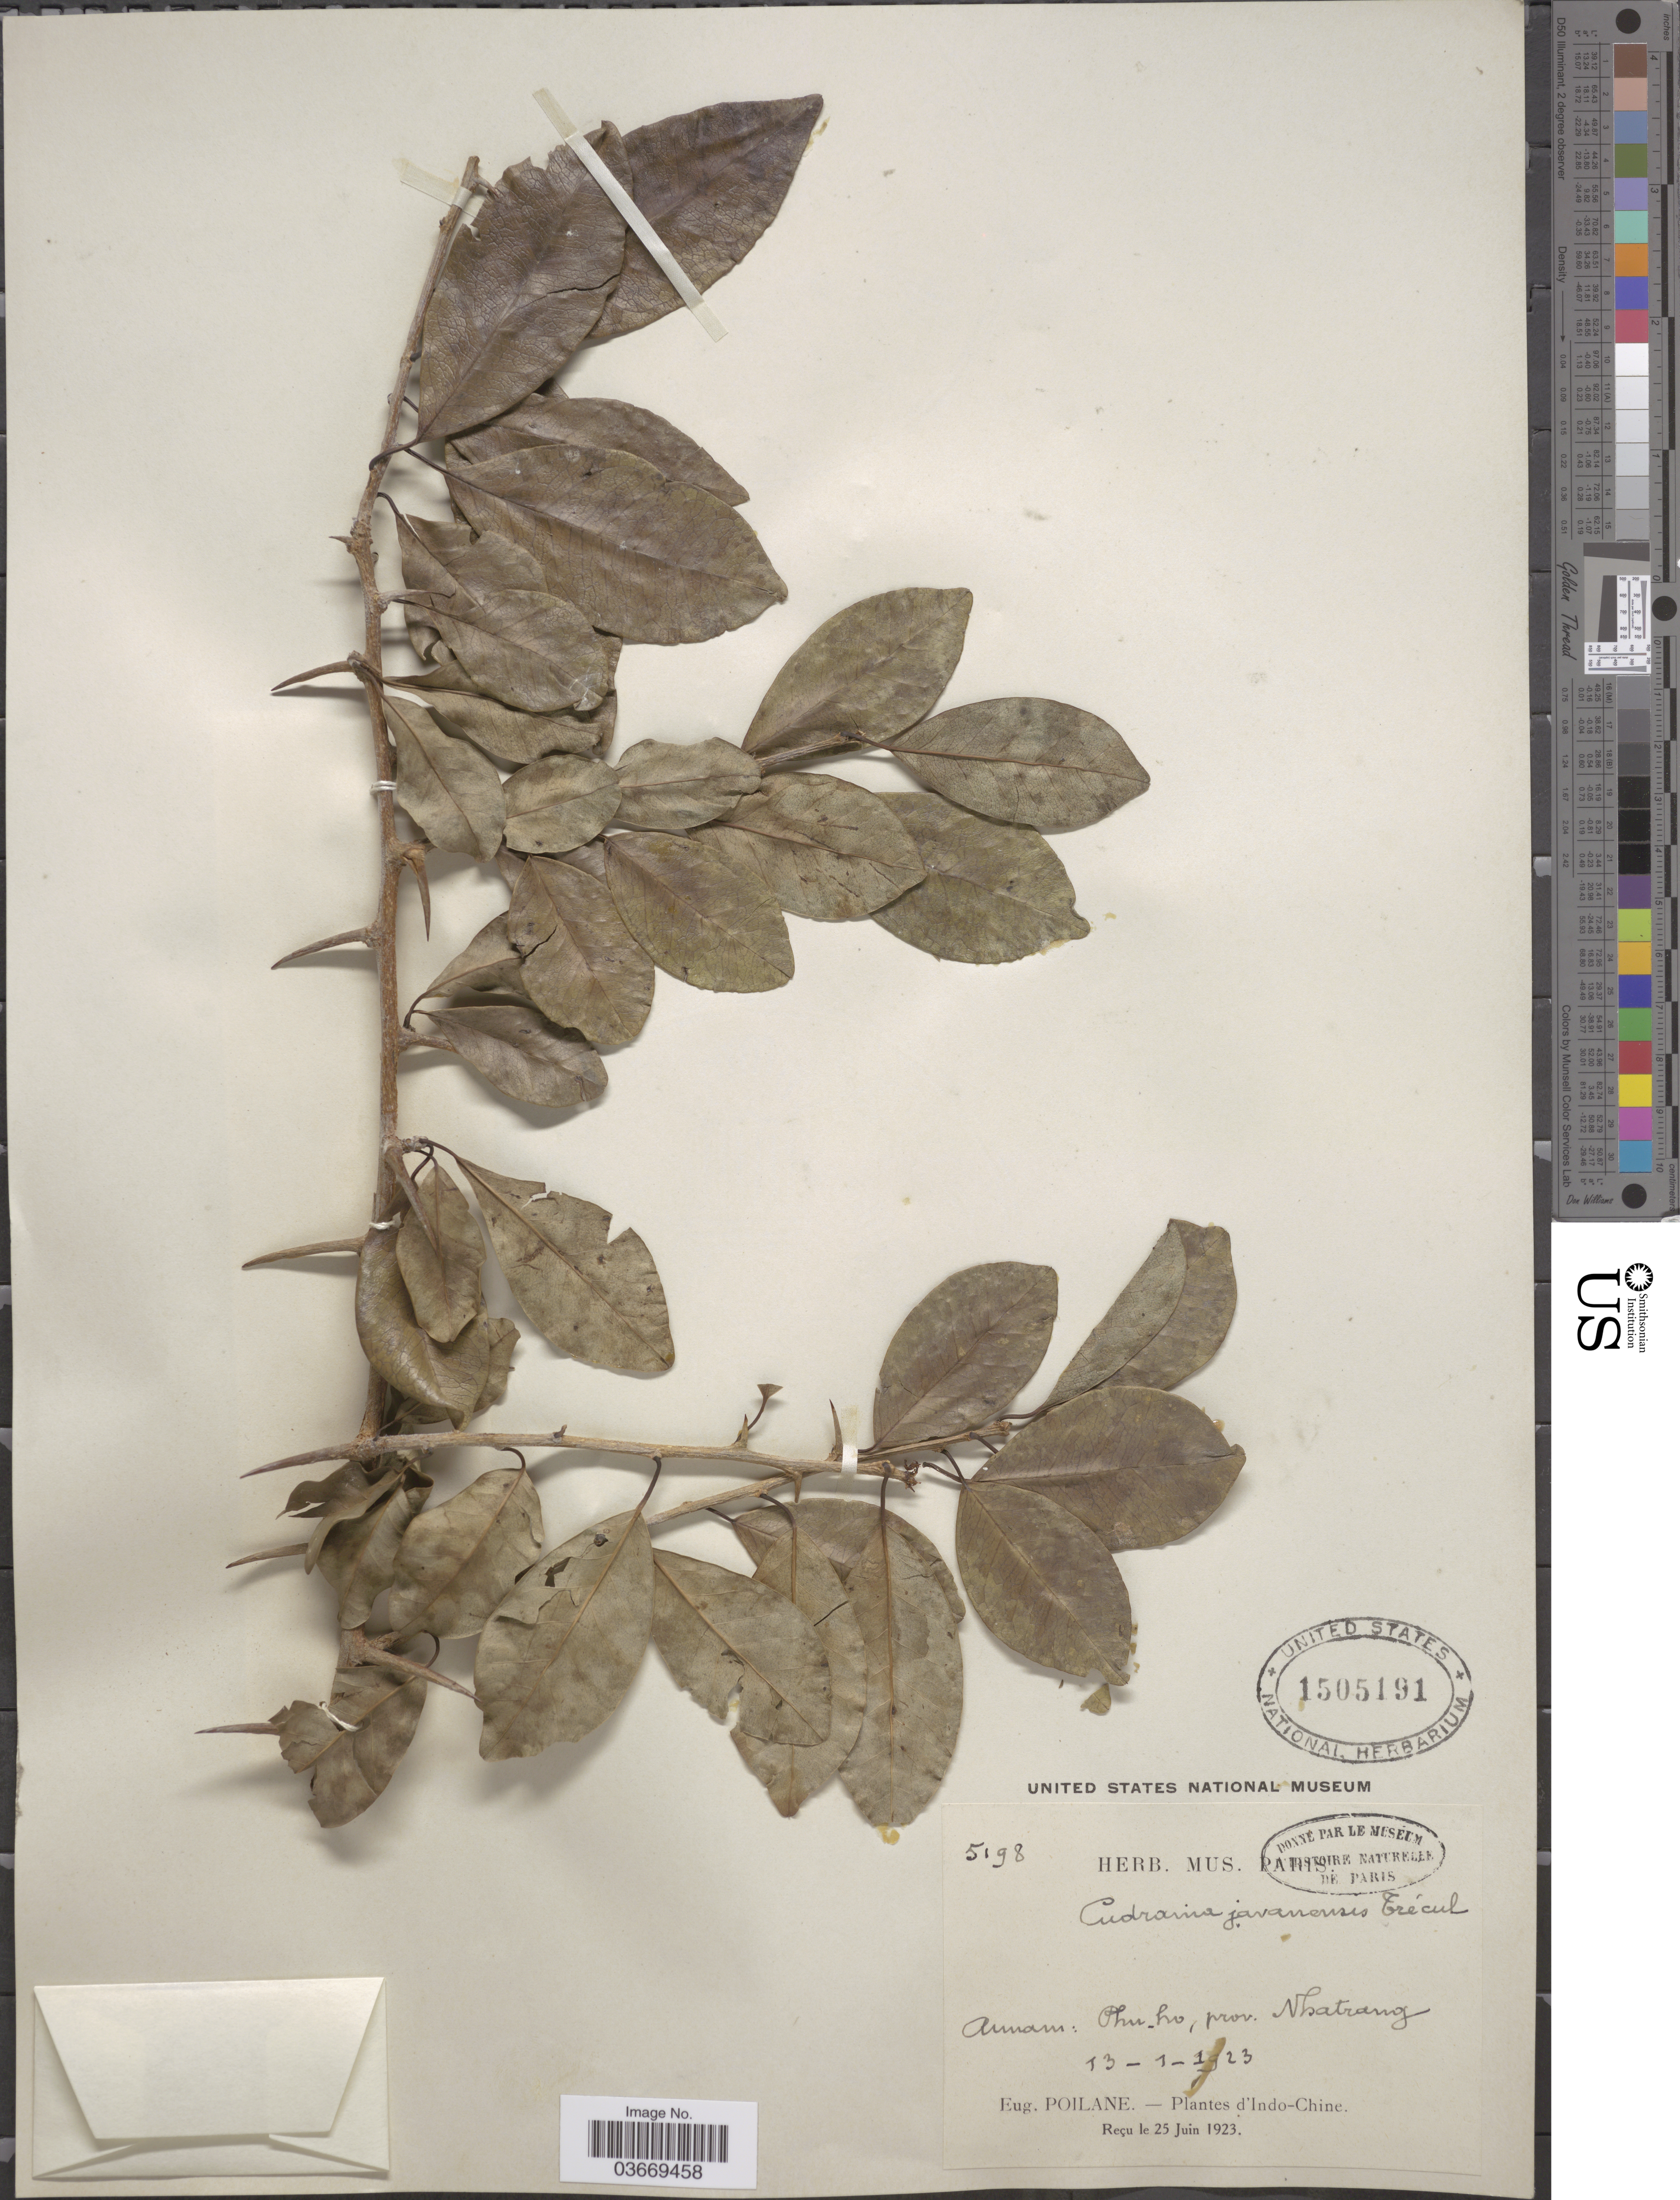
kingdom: Plantae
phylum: Tracheophyta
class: Magnoliopsida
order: Rosales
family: Moraceae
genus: Maclura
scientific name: Maclura cochinchinensis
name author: (Lour.) Corner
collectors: E. Poilane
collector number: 5198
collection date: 1923-01-13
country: Vietnam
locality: Indo-Chine. Phu-ho, prov. Nhatrang.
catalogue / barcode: US 1505191